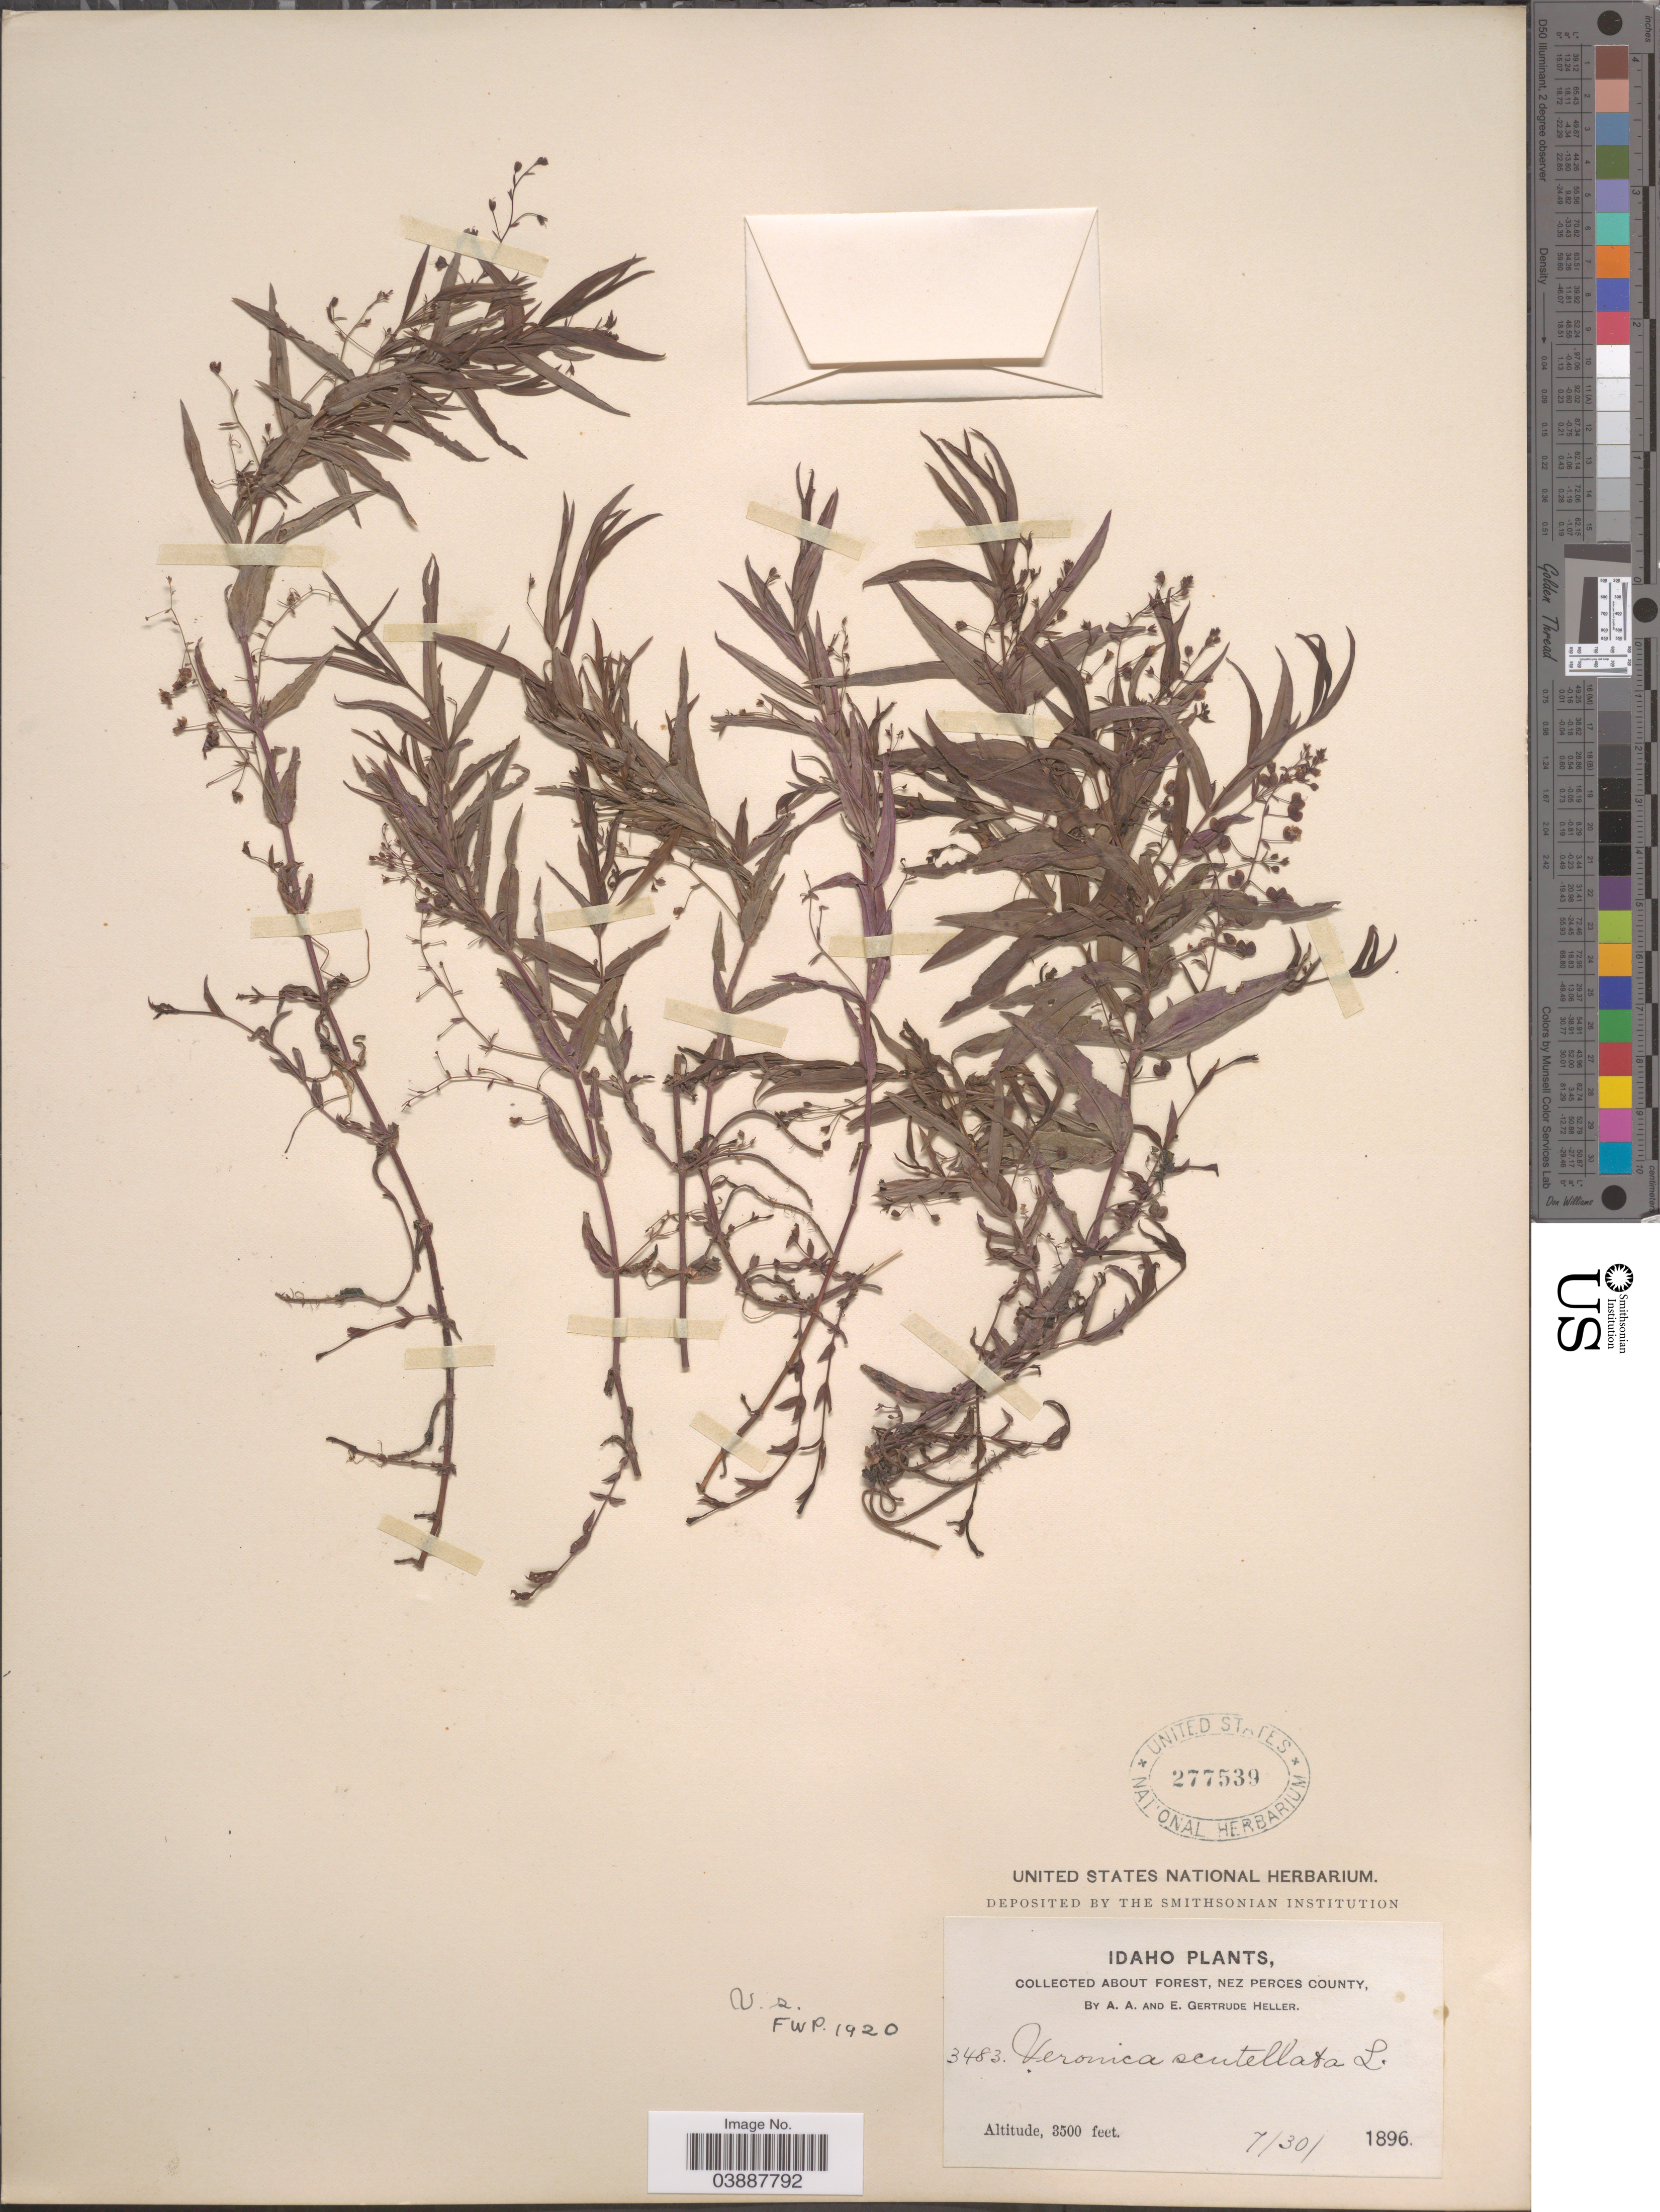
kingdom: Plantae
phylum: Tracheophyta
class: Magnoliopsida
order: Lamiales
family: Plantaginaceae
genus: Veronica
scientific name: Veronica scutellata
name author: L.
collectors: A. A. Heller & E. G. Heller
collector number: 3483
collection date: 1896-07-30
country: United States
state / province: Idaho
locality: About Forest, Nez Perces County.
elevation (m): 1067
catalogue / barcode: US 277539